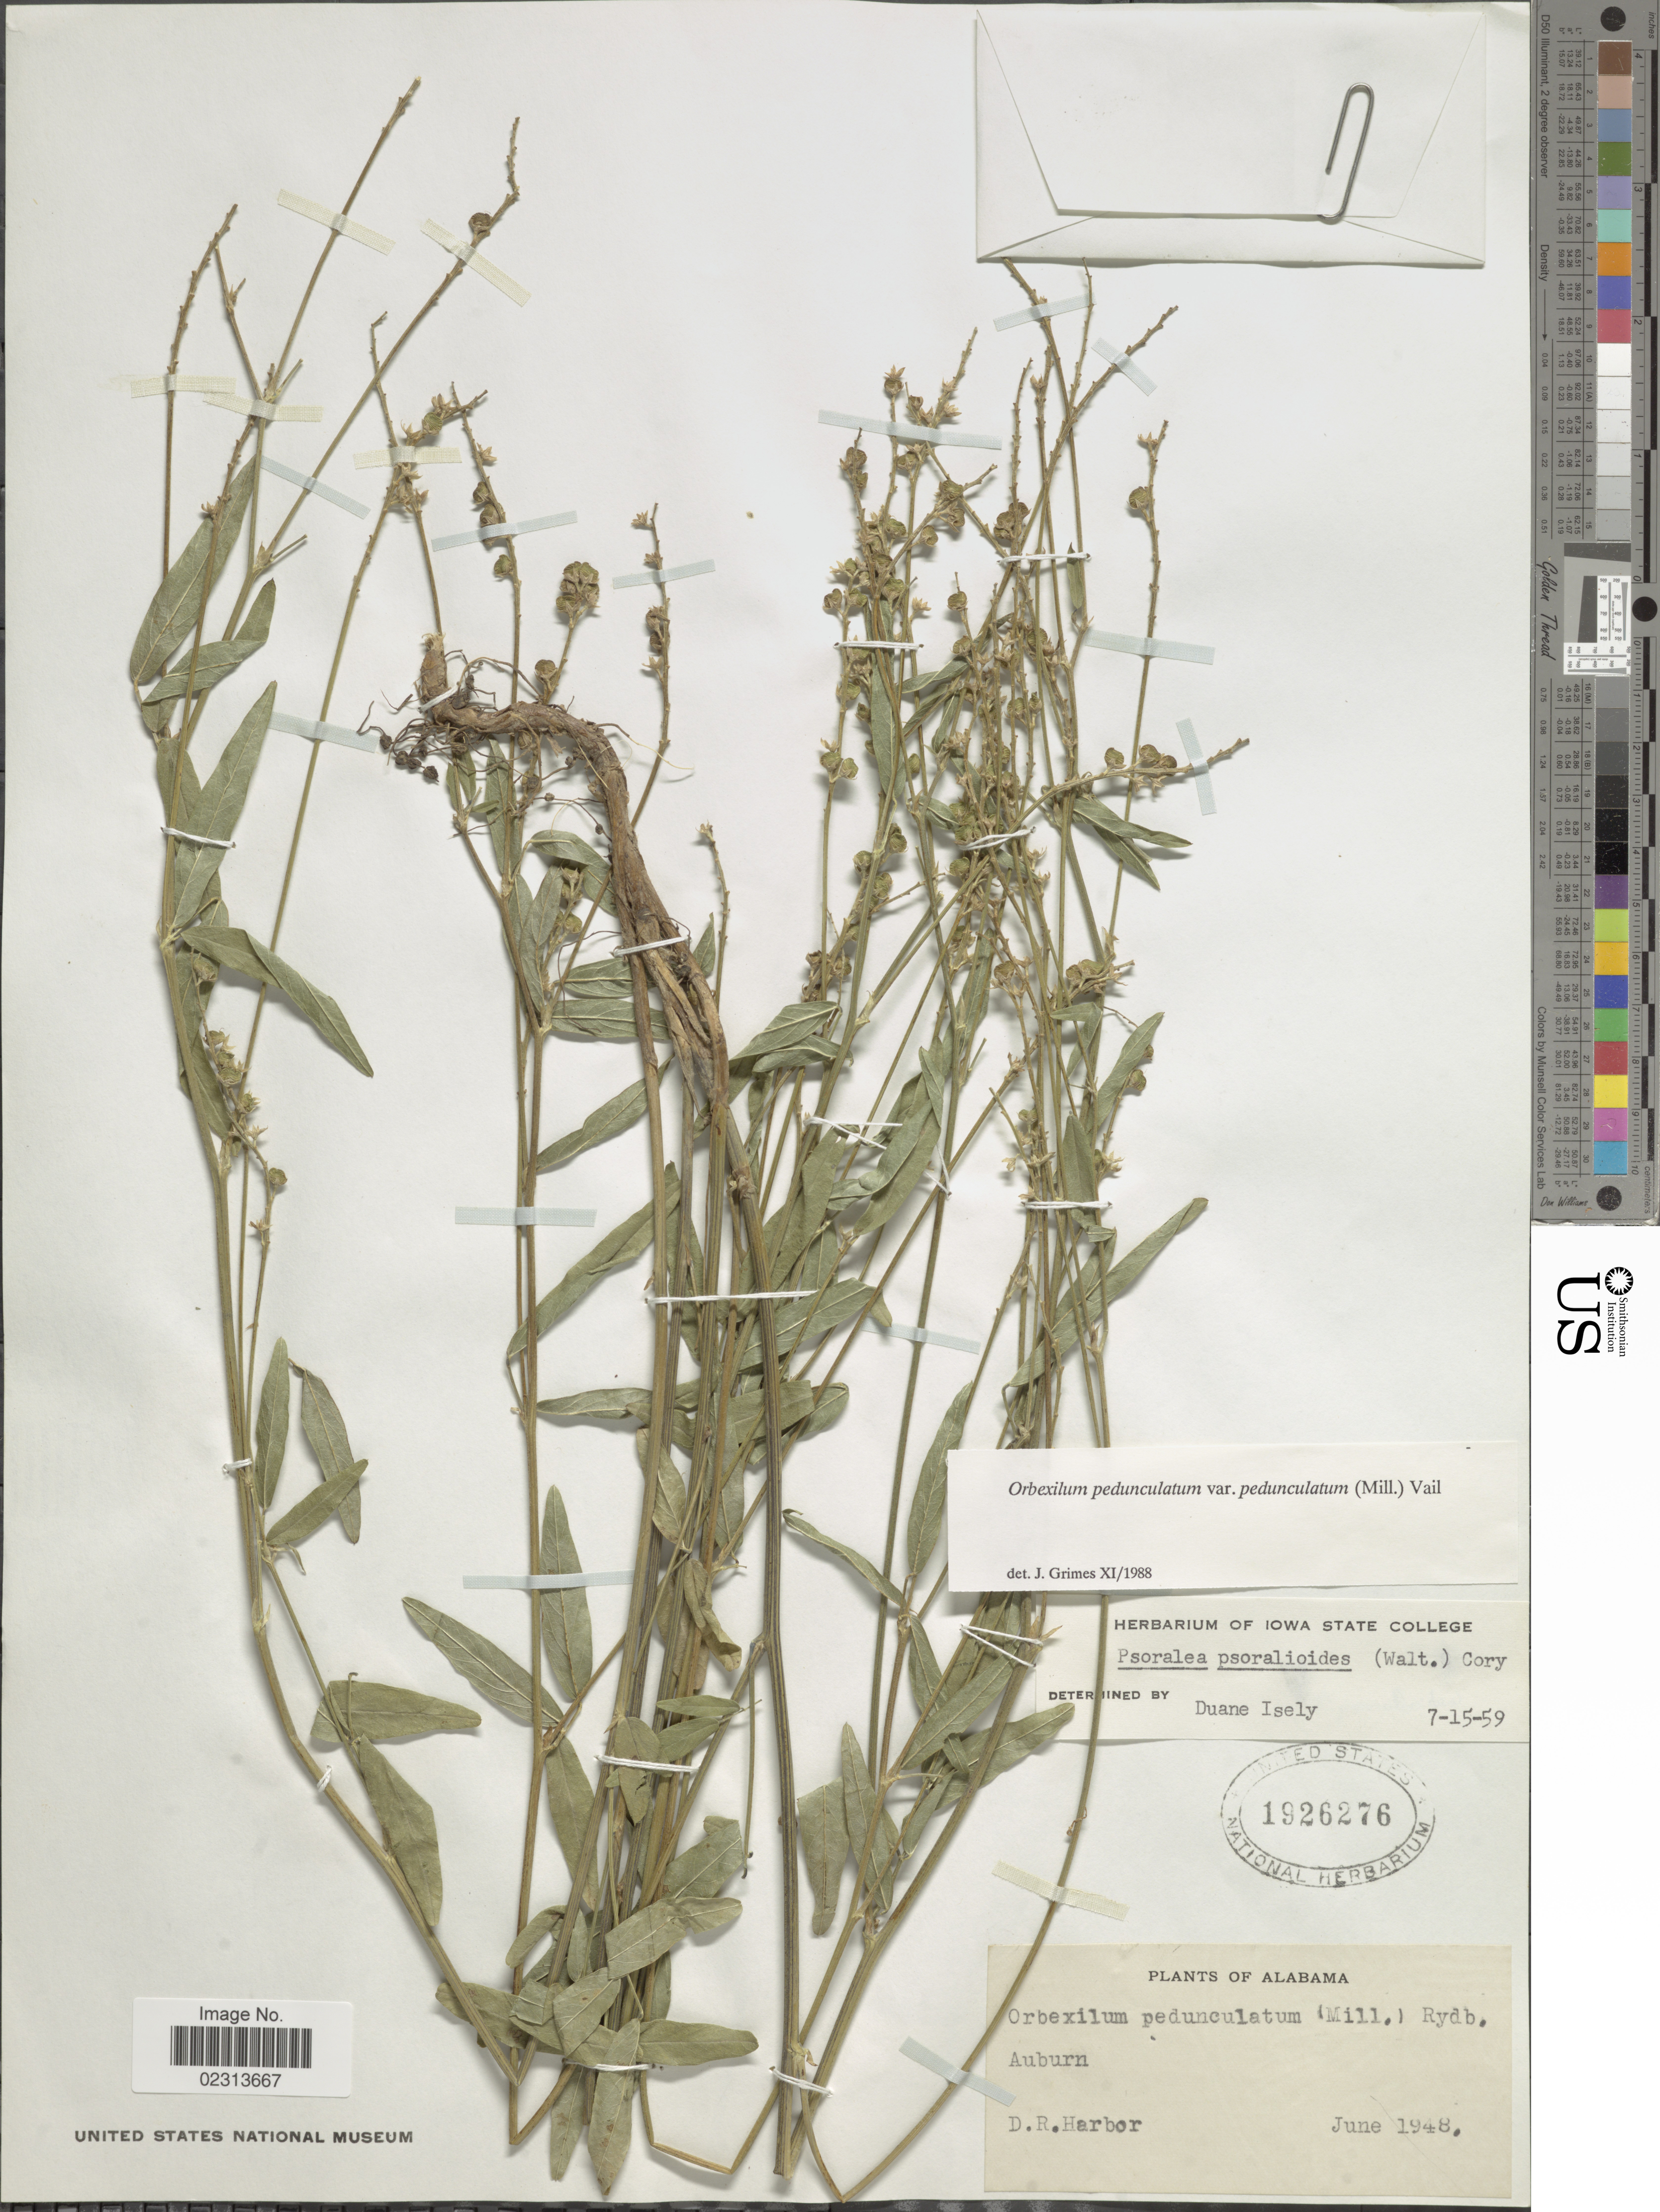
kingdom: Plantae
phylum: Tracheophyta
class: Magnoliopsida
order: Fabales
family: Fabaceae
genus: Orbexilum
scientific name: Orbexilum pedunculatum var. pedunculatum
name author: (Miller) Rydberg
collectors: D. Harbor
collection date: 1948-06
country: United States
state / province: Alabama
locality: Auburn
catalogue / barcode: US 1926276